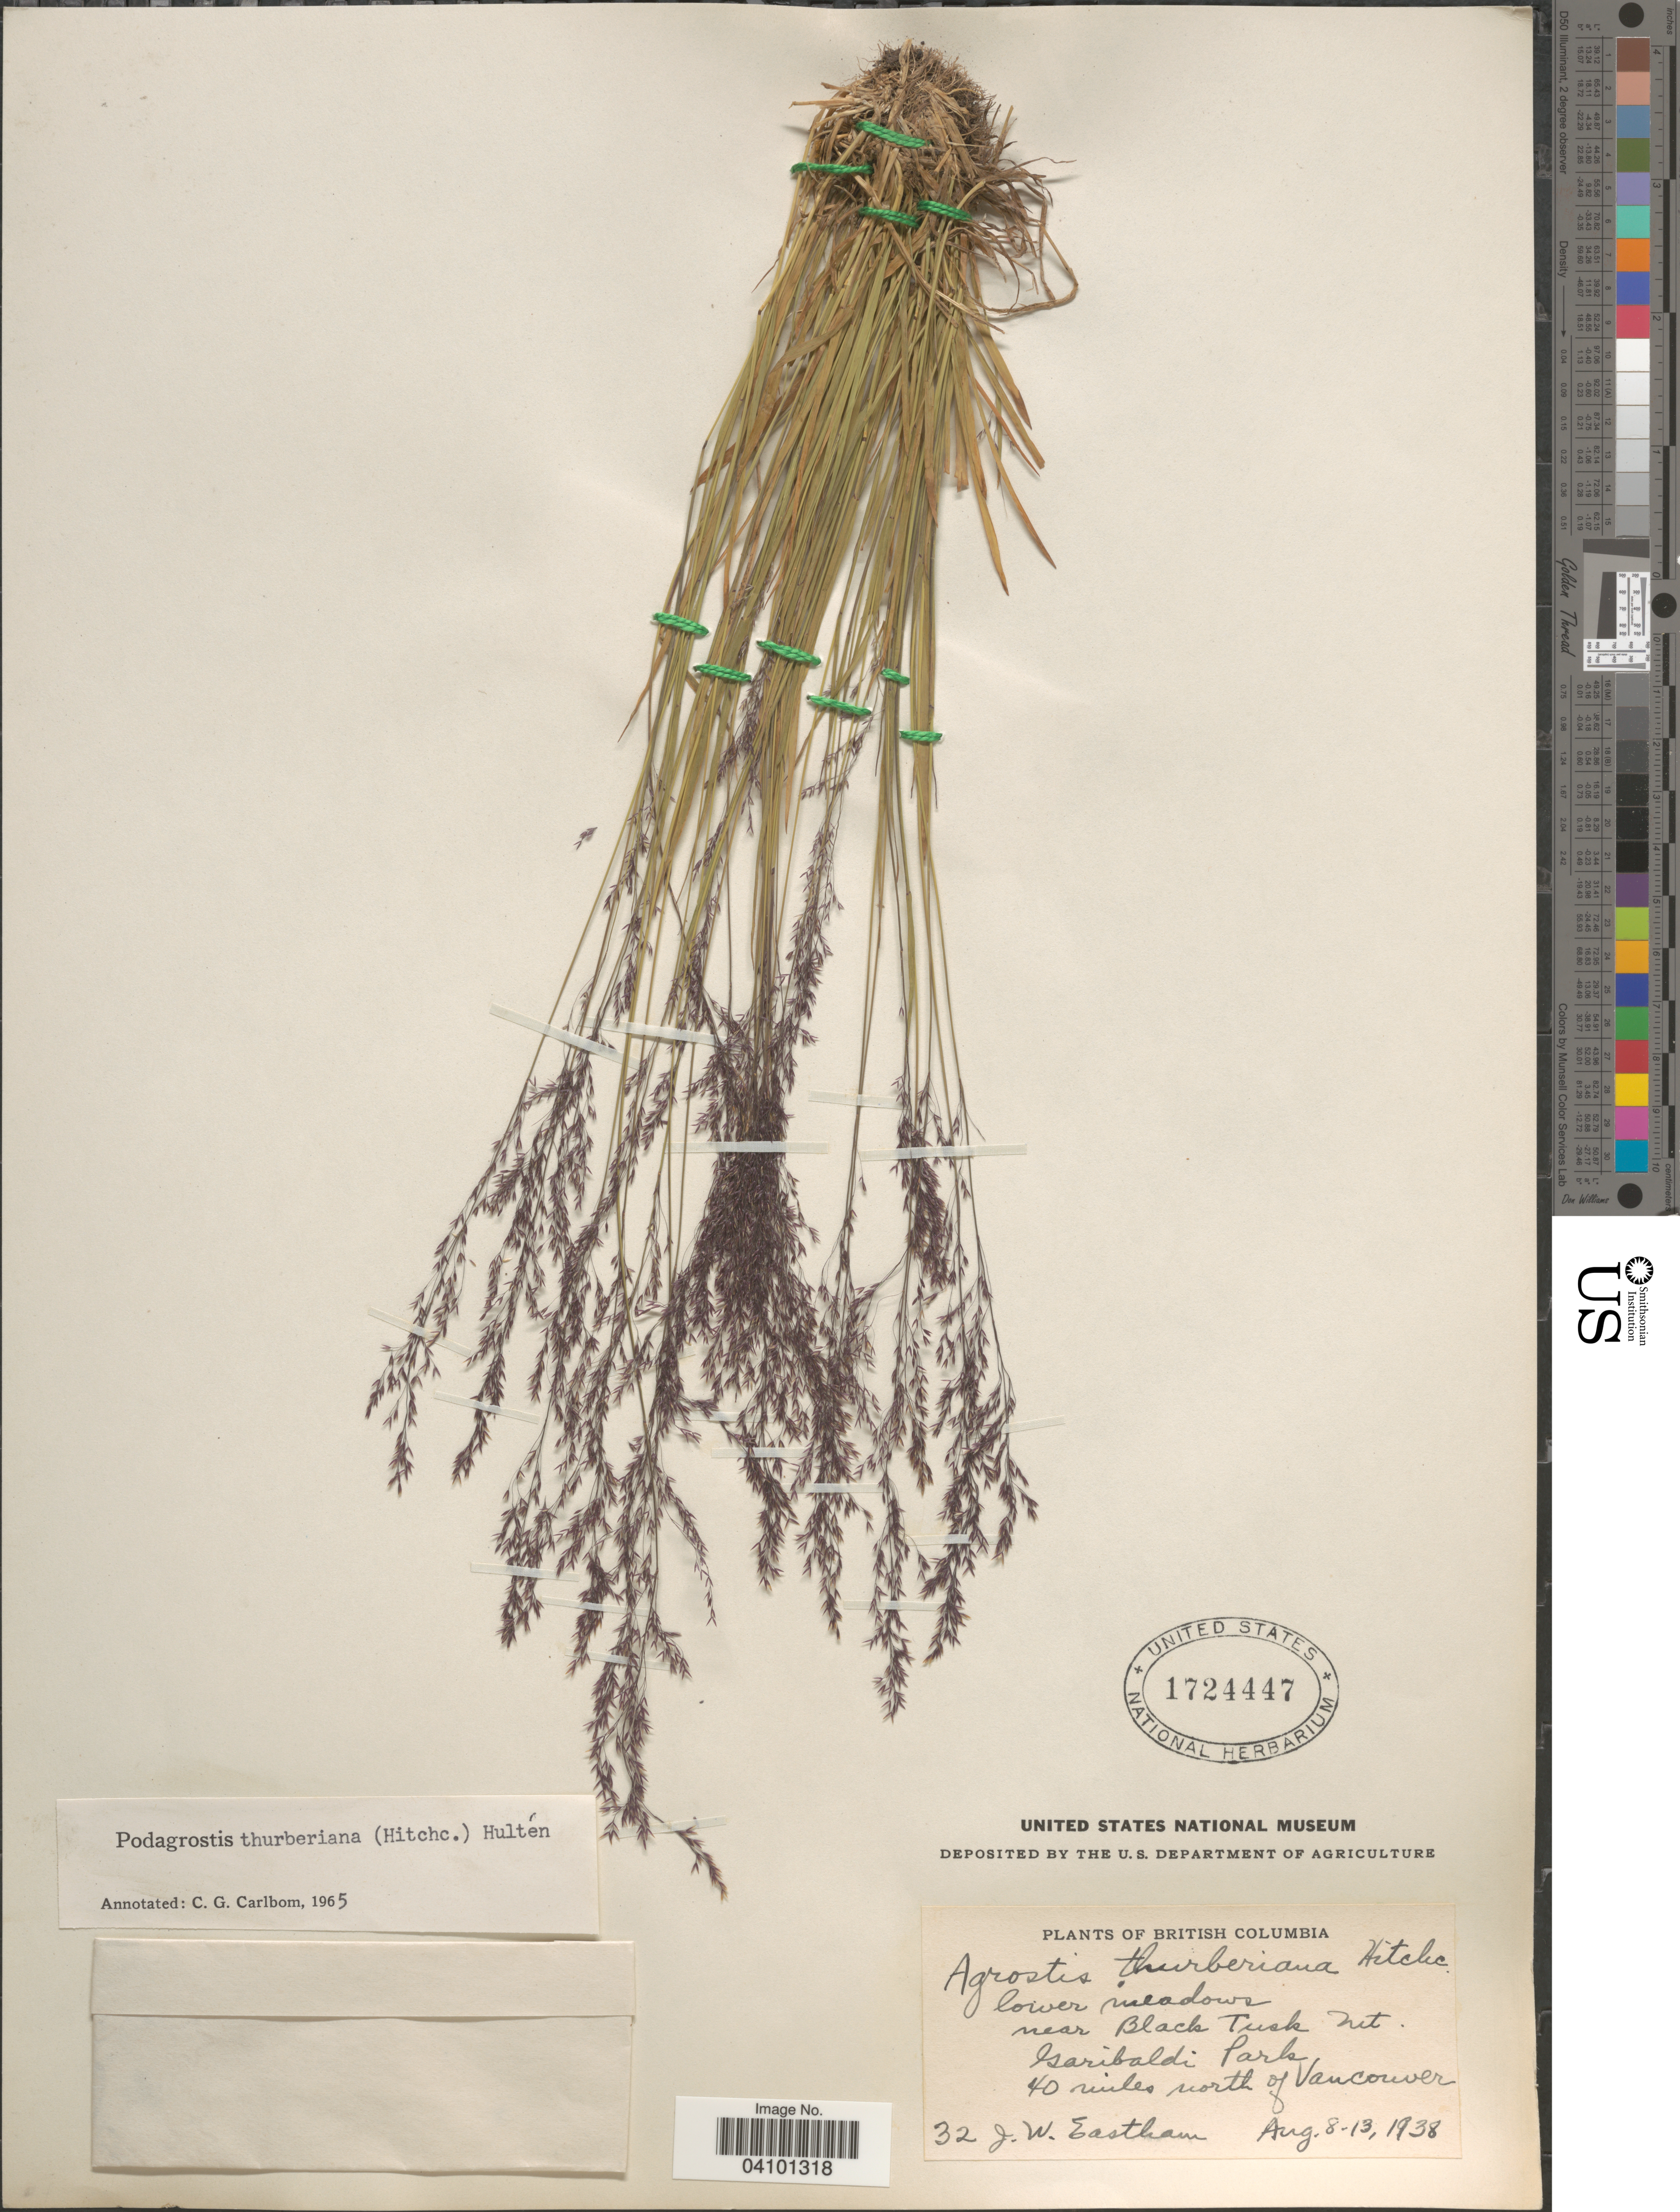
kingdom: Plantae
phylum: Tracheophyta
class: Liliopsida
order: Poales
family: Poaceae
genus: Podagrostis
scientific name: Podagrostis thurberiana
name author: Hitchc.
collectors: J. Eastham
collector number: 32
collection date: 1938-08-08/1938-08-13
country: Canada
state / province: British Columbia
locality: Lower meadows near Black Tusk Mt. Garibaldi Park. 40 miles north of Vancouver.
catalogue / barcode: US 1724447